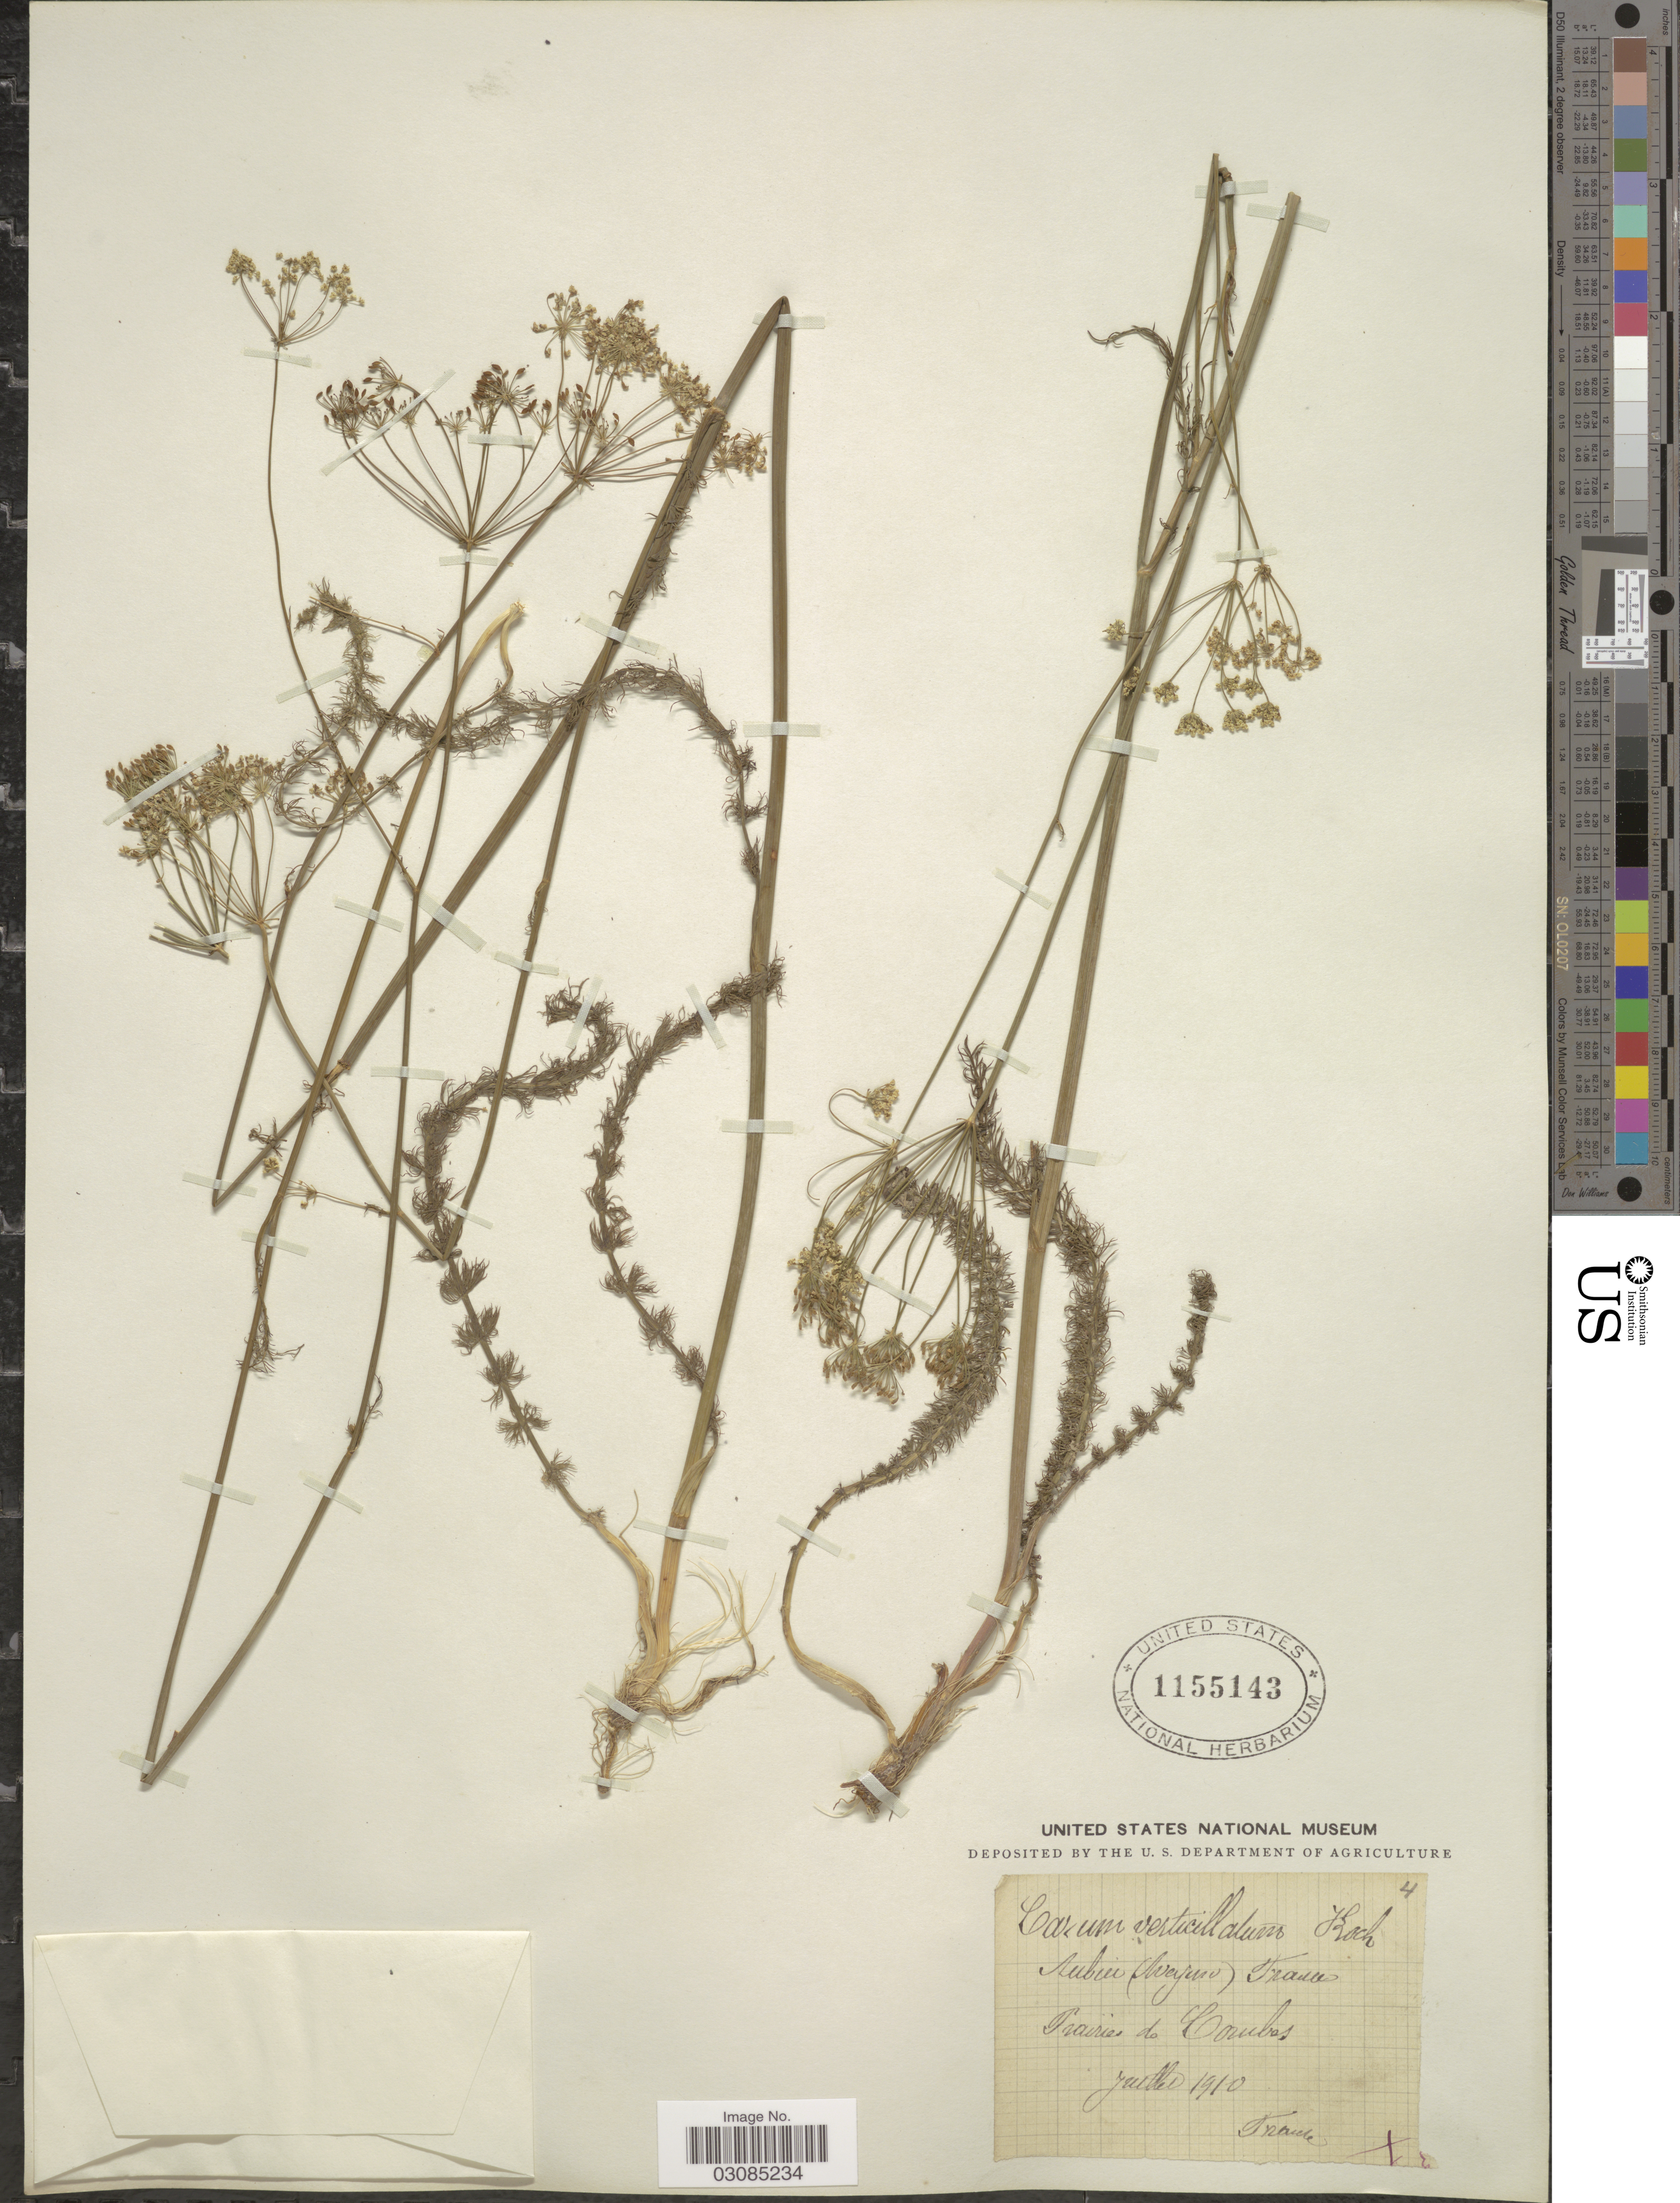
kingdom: Plantae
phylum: Tracheophyta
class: Magnoliopsida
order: Apiales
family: Apiaceae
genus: Carum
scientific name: Carum verticillatum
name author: (L.) W.D.J. Koch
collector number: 4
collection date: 1910-07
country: France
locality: Prairies do Courbes.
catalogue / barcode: US 1155143